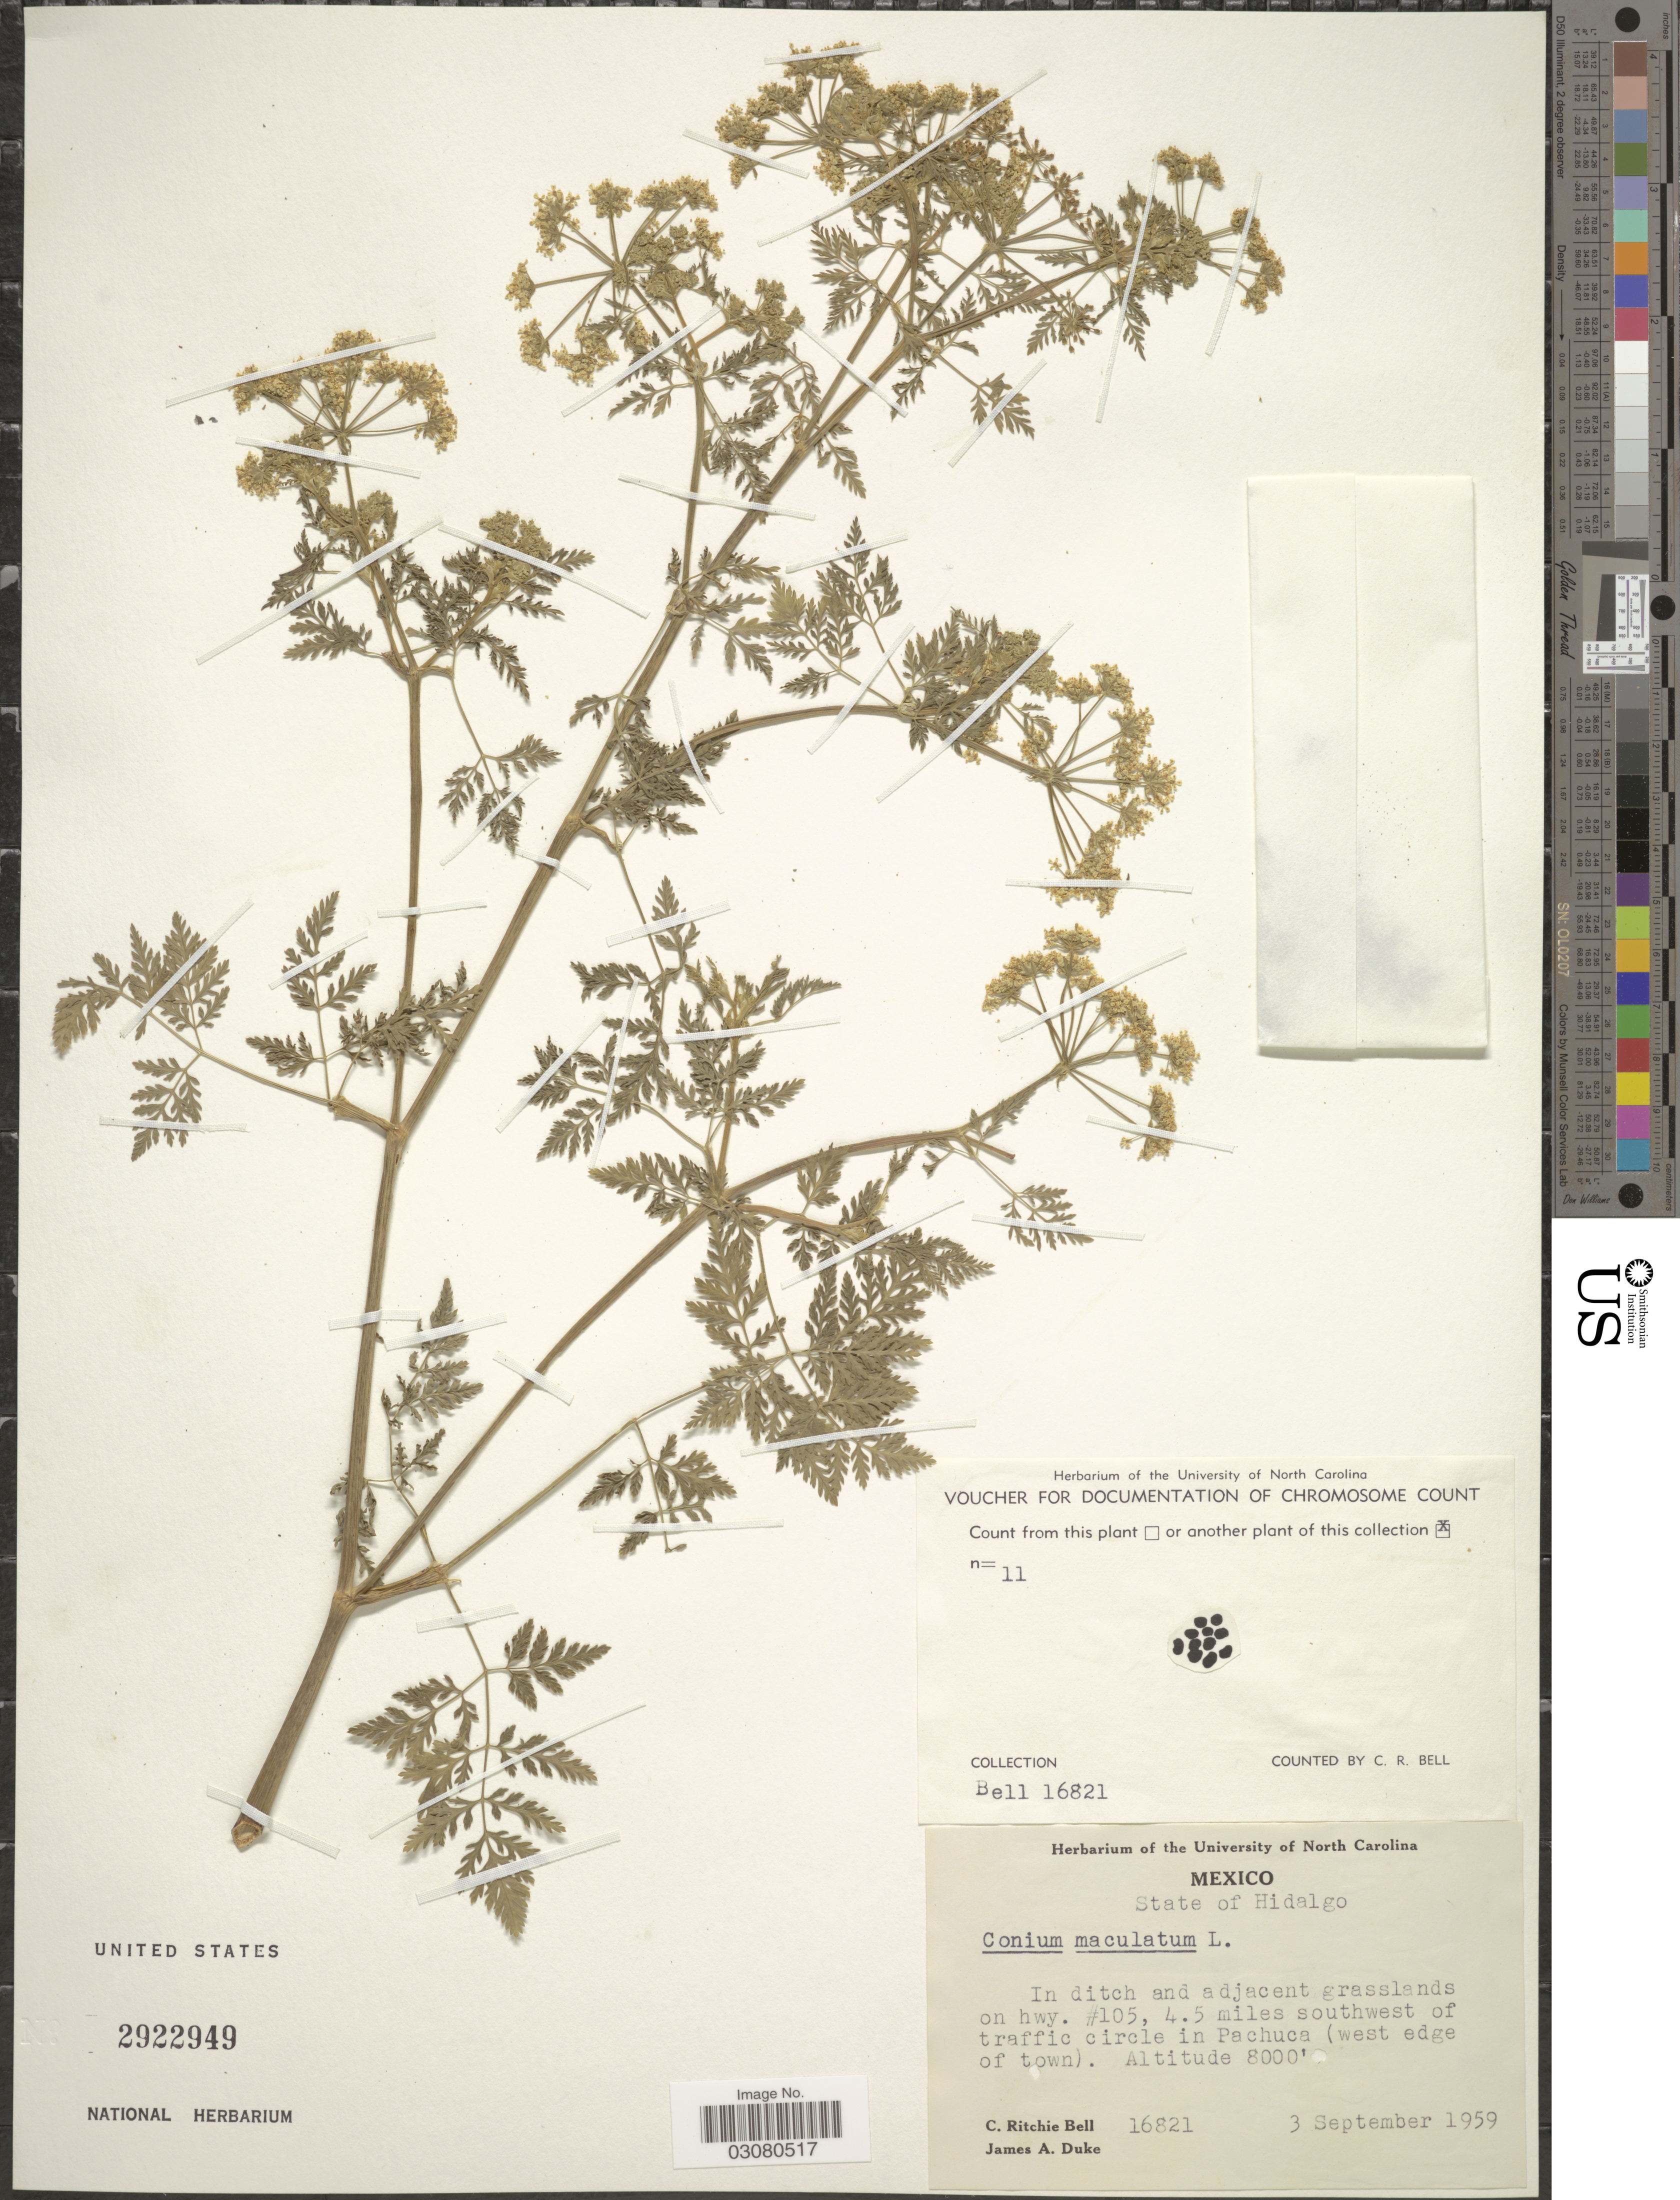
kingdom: Plantae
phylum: Tracheophyta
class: Magnoliopsida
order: Apiales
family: Apiaceae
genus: Conium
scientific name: Conium maculatum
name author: L.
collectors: C. R. Bell & J. A. Duke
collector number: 16821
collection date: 1959-09-03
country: Mexico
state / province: Hidalgo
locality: In ditch and adjacent grasslands on hwy. #105, 4.5 miles southwest of traffic circle in Pachuca (west edge of town).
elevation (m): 2438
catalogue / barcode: US 2922949